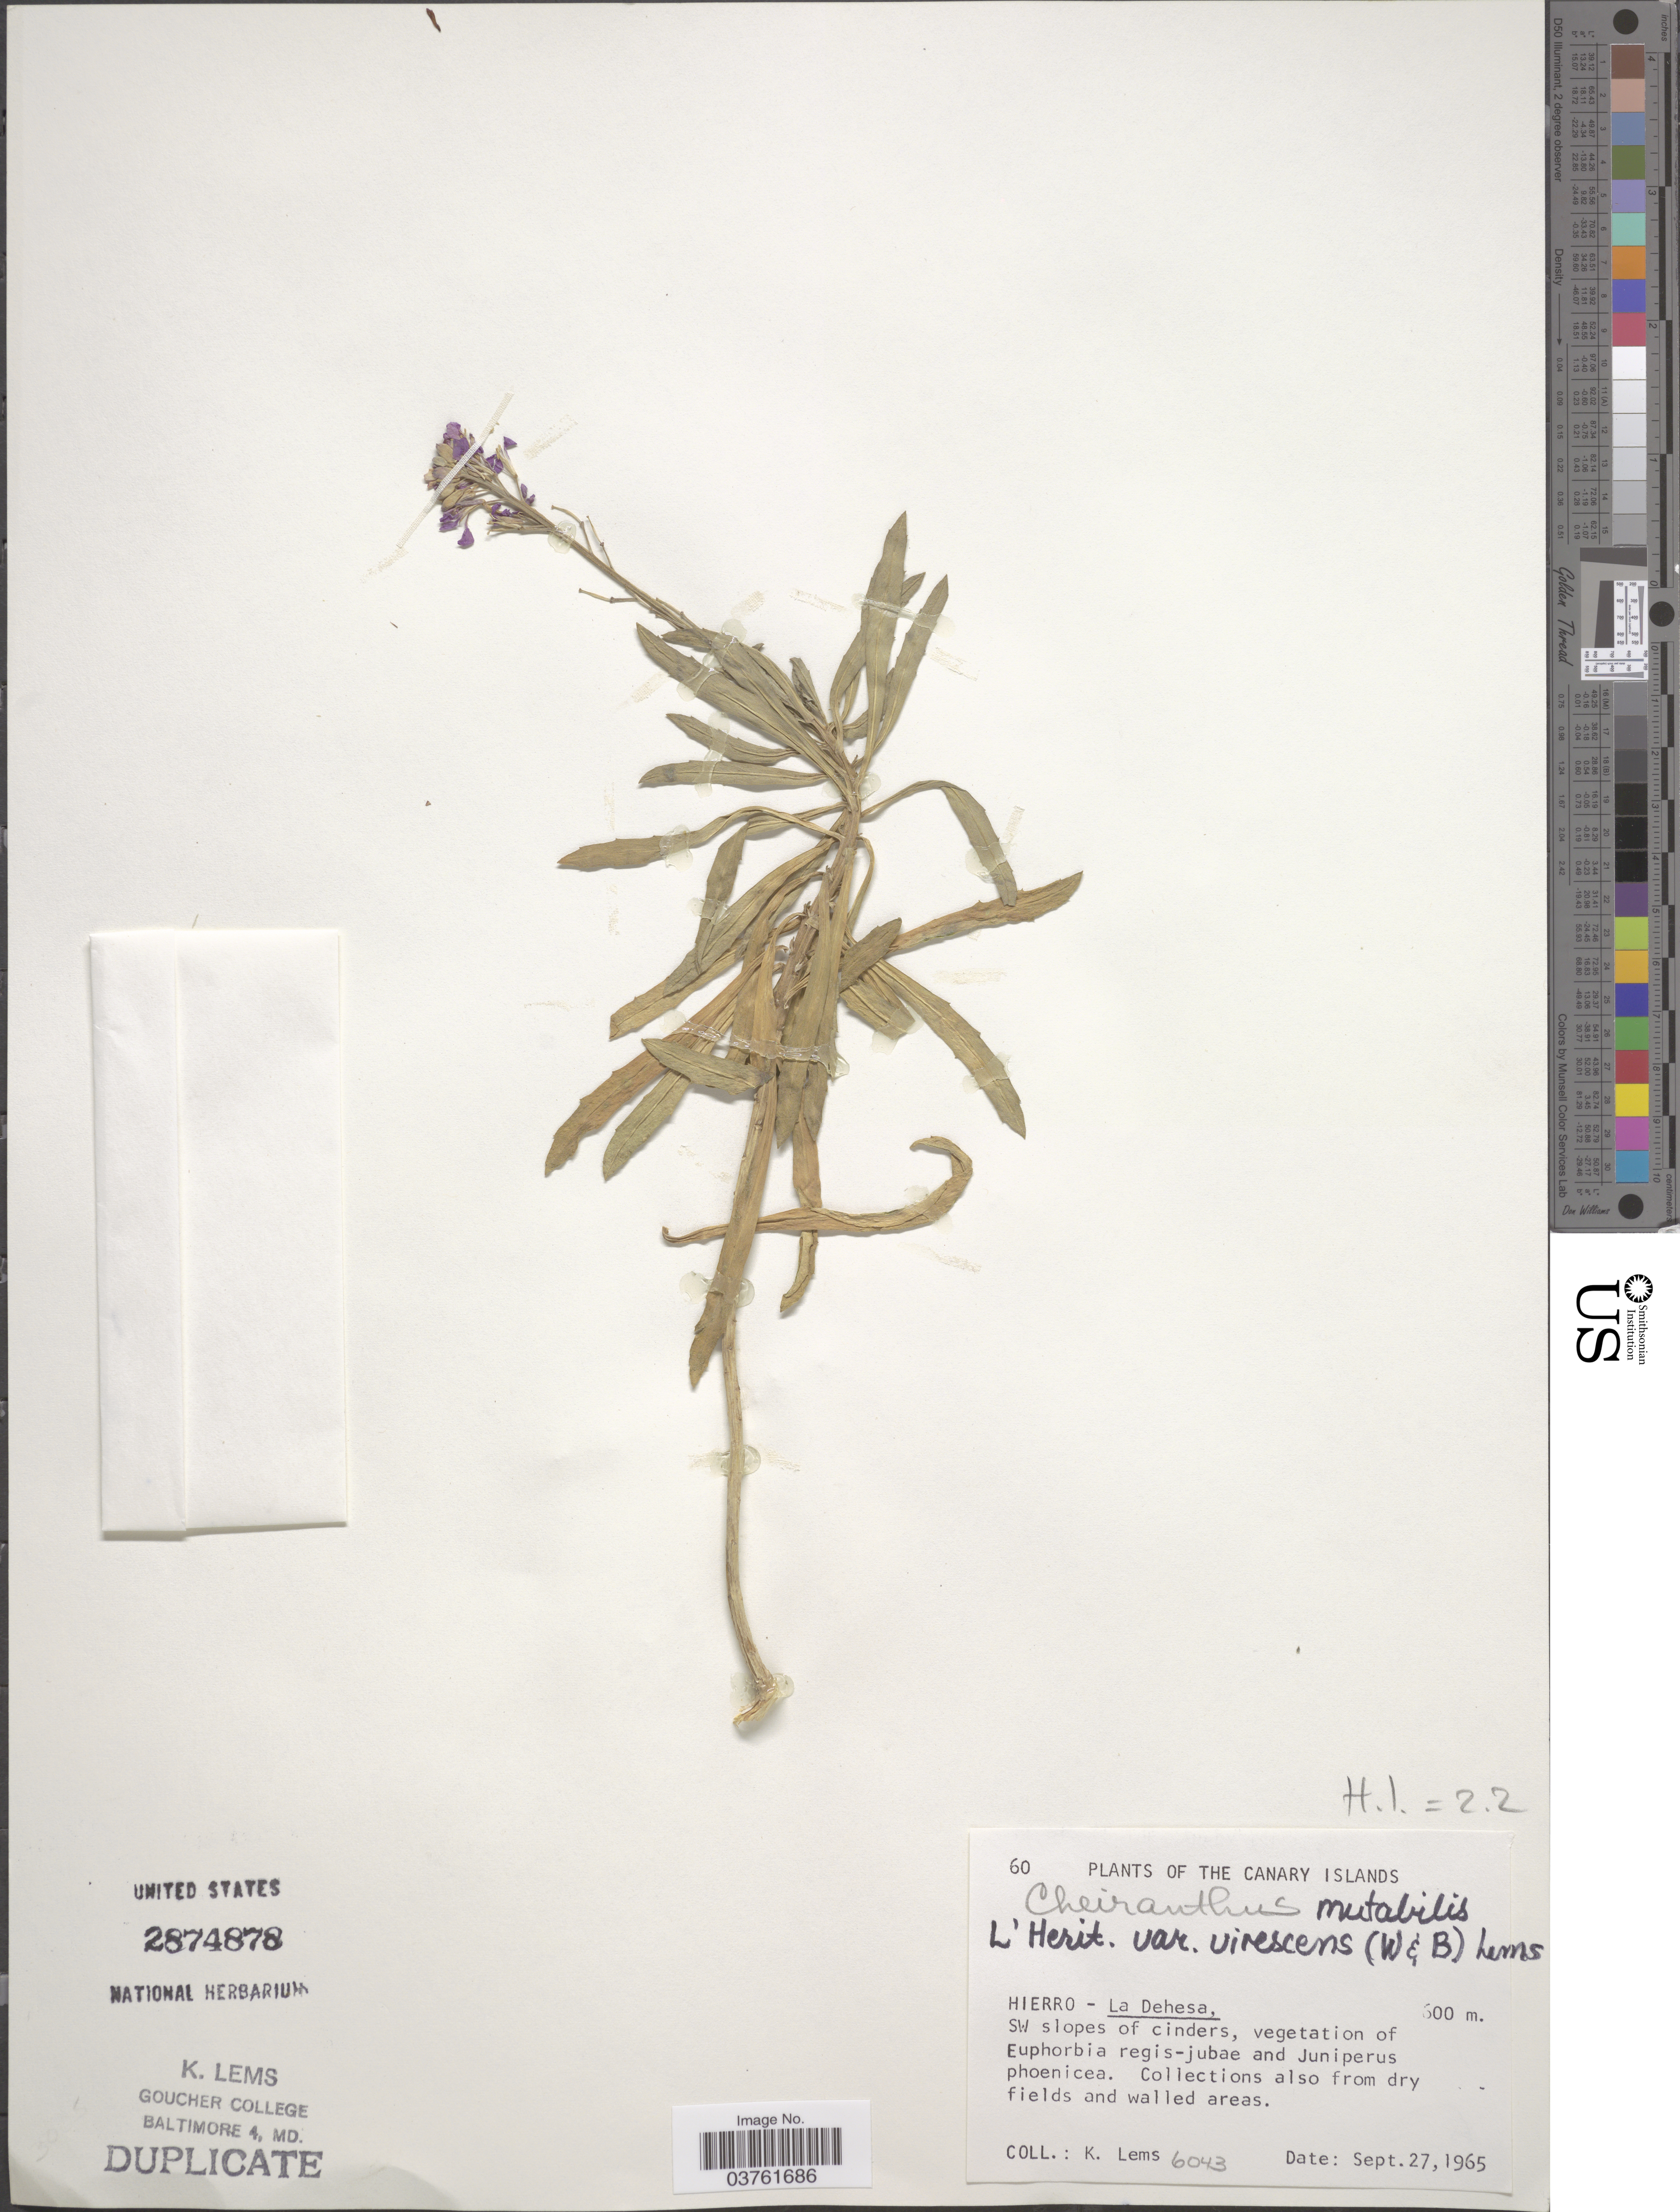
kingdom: Plantae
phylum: Tracheophyta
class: Magnoliopsida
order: Brassicales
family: Brassicaceae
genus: Cheiranthus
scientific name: Cheiranthus mutabilis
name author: L'Hér.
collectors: K. Lems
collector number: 6043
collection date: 1965-09-27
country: Spain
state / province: Canarias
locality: The Canary Islands. Hierro - La Dehesa. SW slopes of cinders.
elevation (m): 600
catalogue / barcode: US 2874878